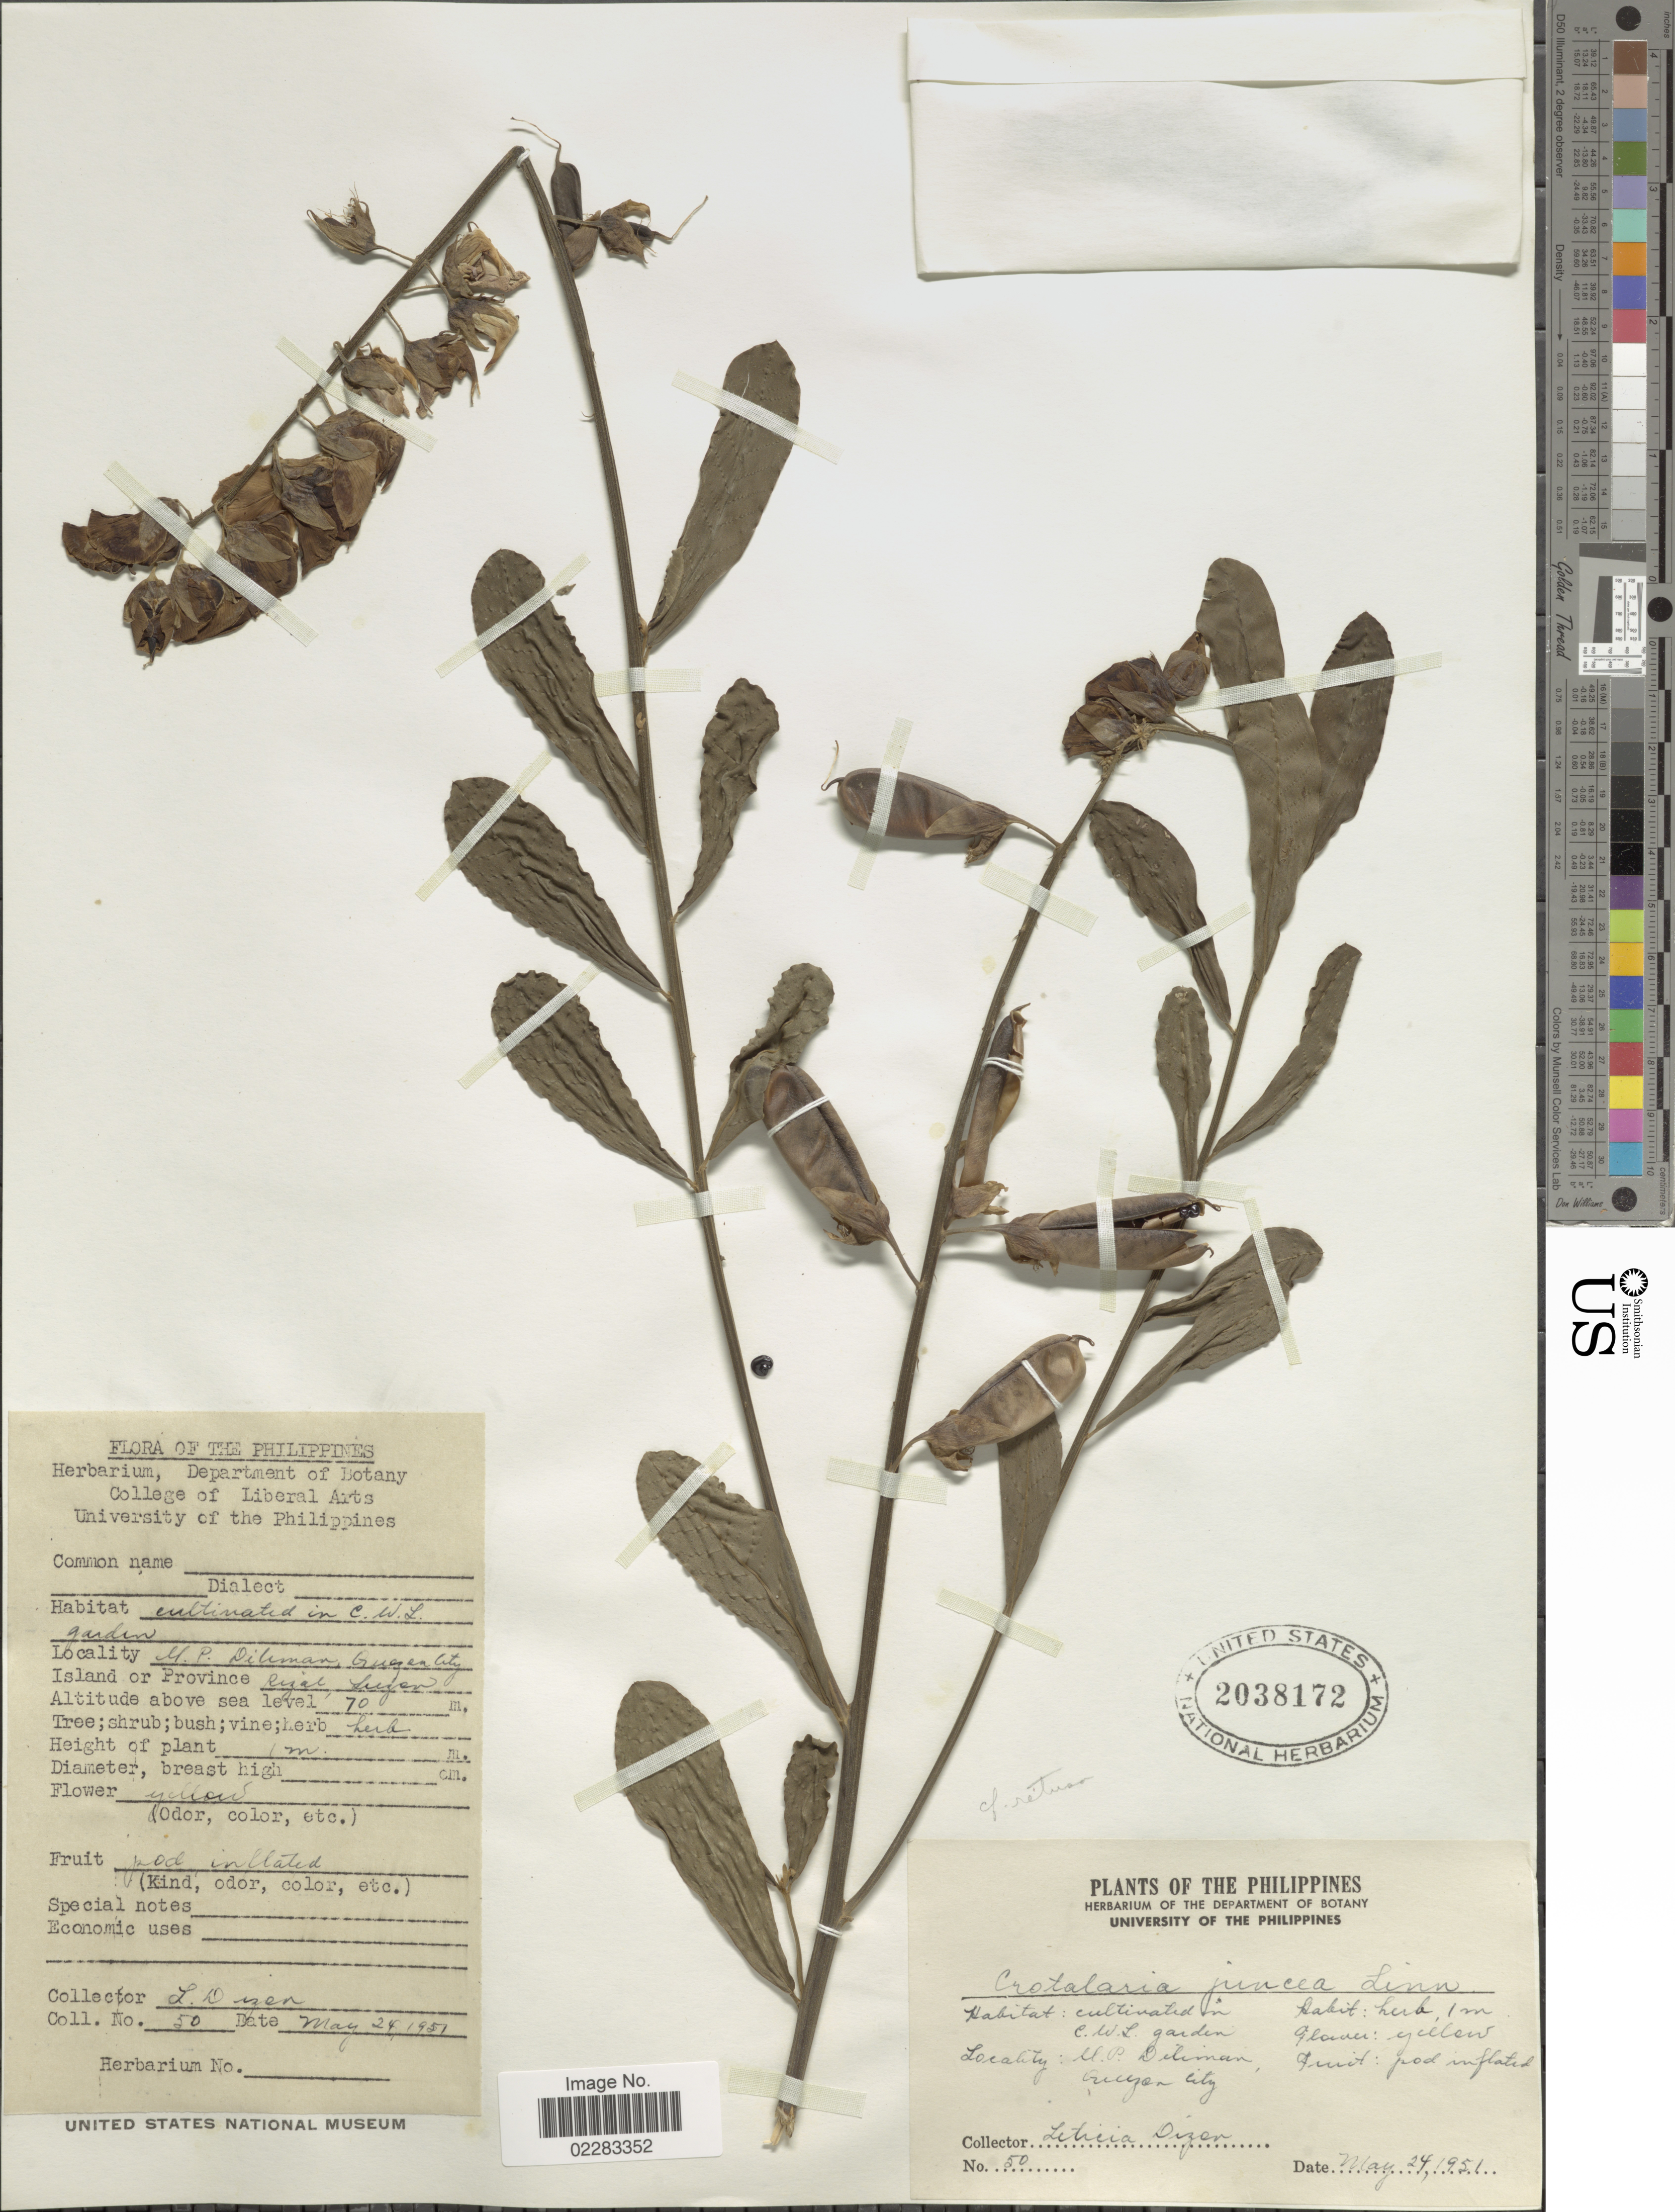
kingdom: Plantae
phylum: Tracheophyta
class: Magnoliopsida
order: Fabales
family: Fabaceae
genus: Crotalaria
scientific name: Crotalaria juncea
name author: L.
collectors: L. Dizen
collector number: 50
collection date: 1951-05-24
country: Philippines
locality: M.P. Dileman, Quezen City, Island or Province Rizal, Luzon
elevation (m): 70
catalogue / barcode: US 2038172